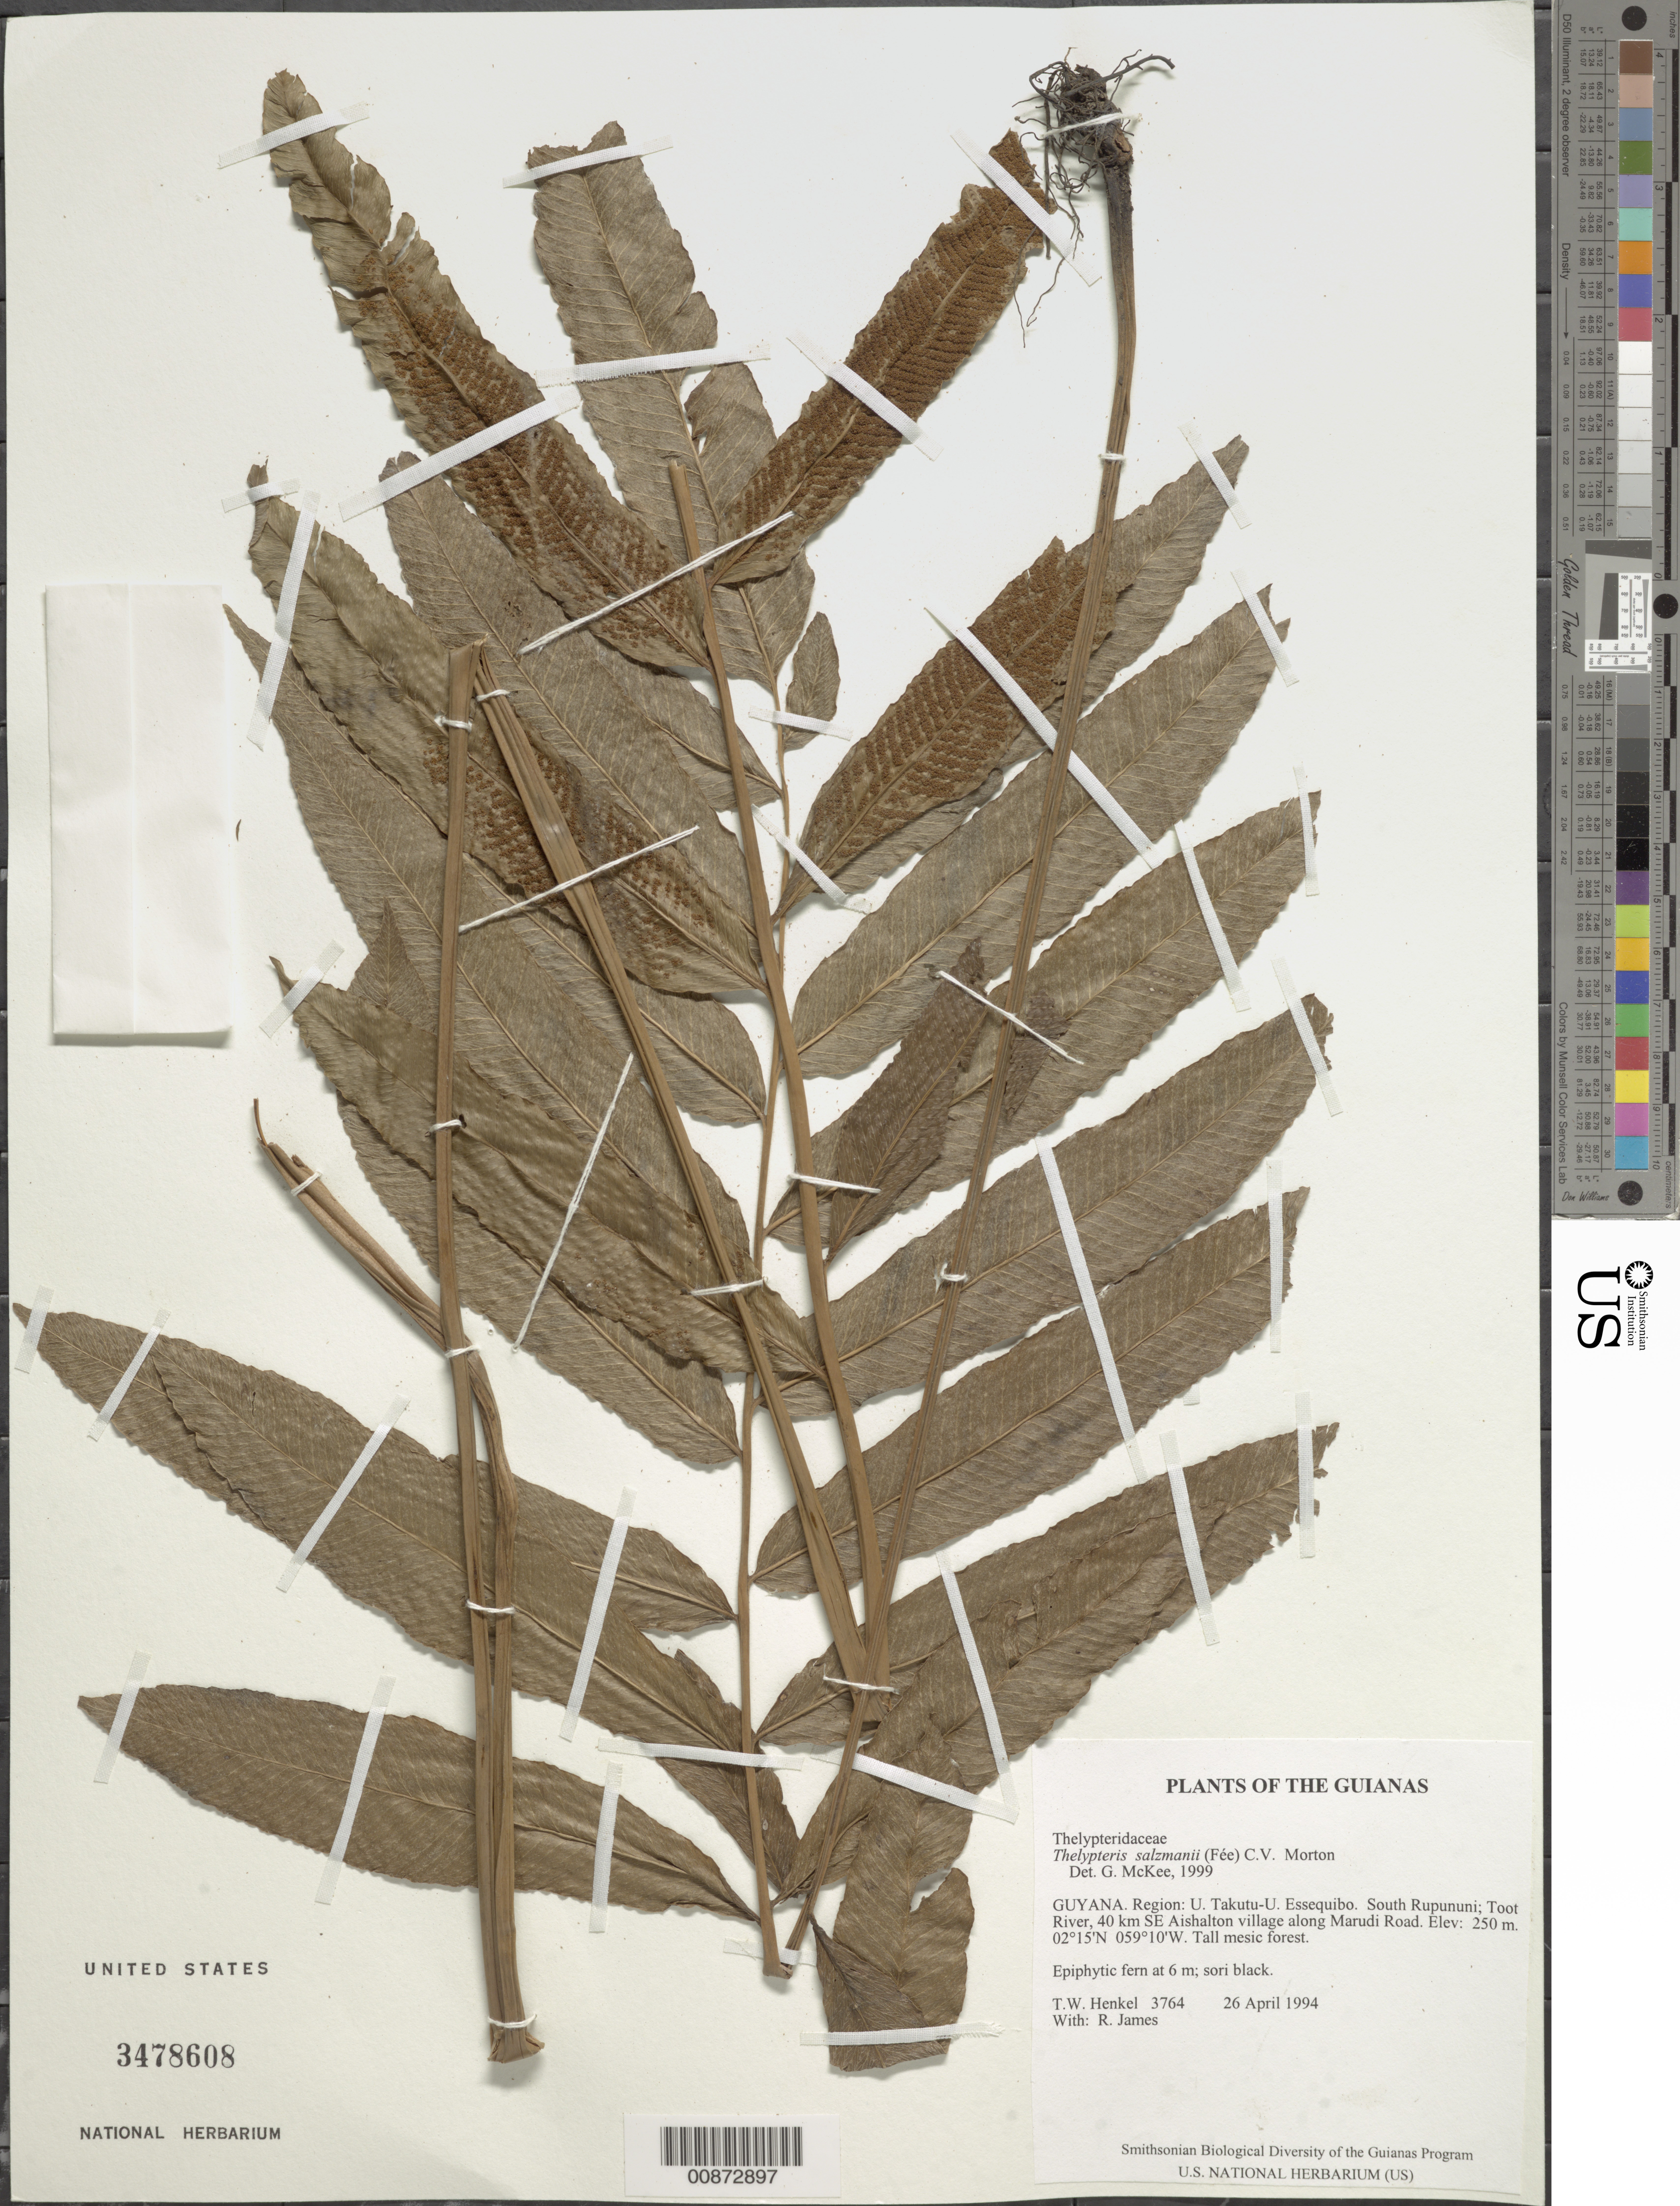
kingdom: Plantae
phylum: Tracheophyta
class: Polypodiopsida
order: Polypodiales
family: Thelypteridaceae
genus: Meniscium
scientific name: Meniscium salzmannii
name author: Fée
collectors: T. Henkel & R. James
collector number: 3764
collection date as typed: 26 April 1994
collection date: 1994-04-26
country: Guyana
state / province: U. Takutu-U. Essequibo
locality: South Rupununi; Toot River, 40 km SE Aishalton village along Marudi Road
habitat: Tall mesic forest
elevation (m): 250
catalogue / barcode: US 3478608